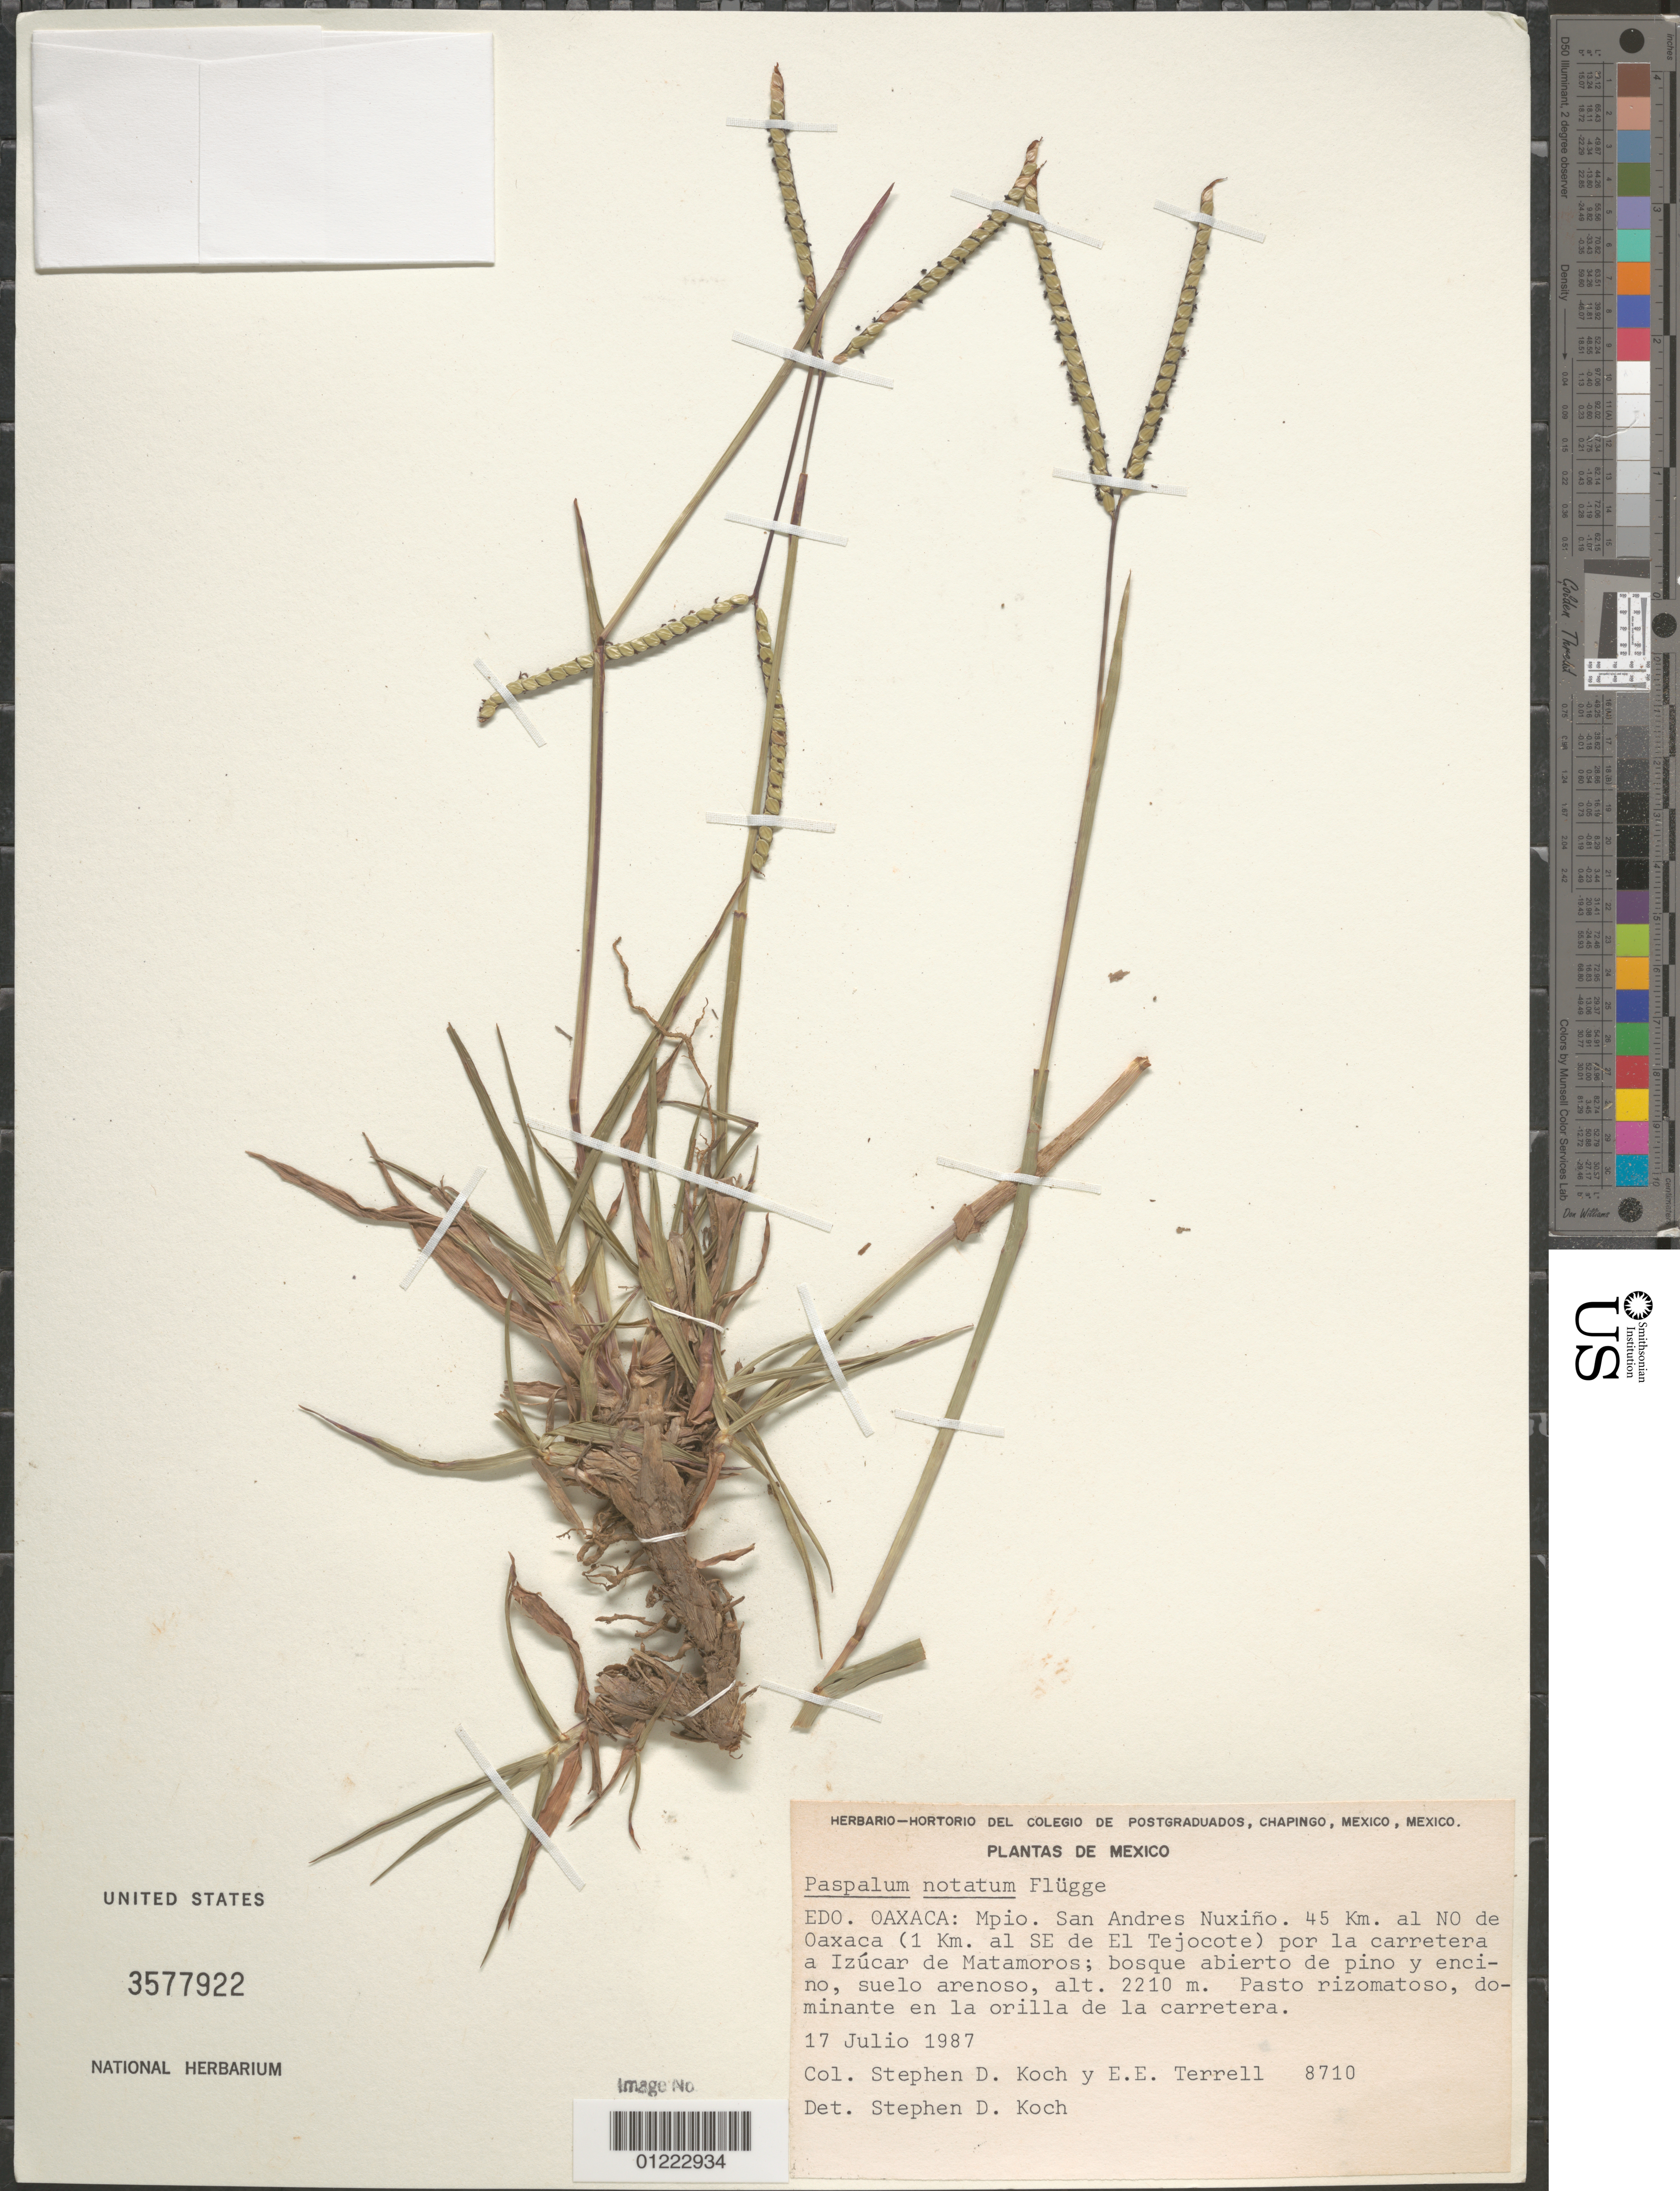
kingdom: Plantae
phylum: Tracheophyta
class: Liliopsida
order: Poales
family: Poaceae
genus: Paspalum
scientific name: Paspalum notatum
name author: Flüggé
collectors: S. D. Koch & E. E. Terrell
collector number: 8710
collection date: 1987-07-17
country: Mexico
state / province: Oaxaca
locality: Mpio. San Andrés Nuxiño. 45 Km. al NO de Oaxaca (1 Km. al SE de El Tejocote) por la carretera a Izúcar de Matamoros ; bosque abierto de pino and encino, suelo arenoso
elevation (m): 2210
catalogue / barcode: US 3577922